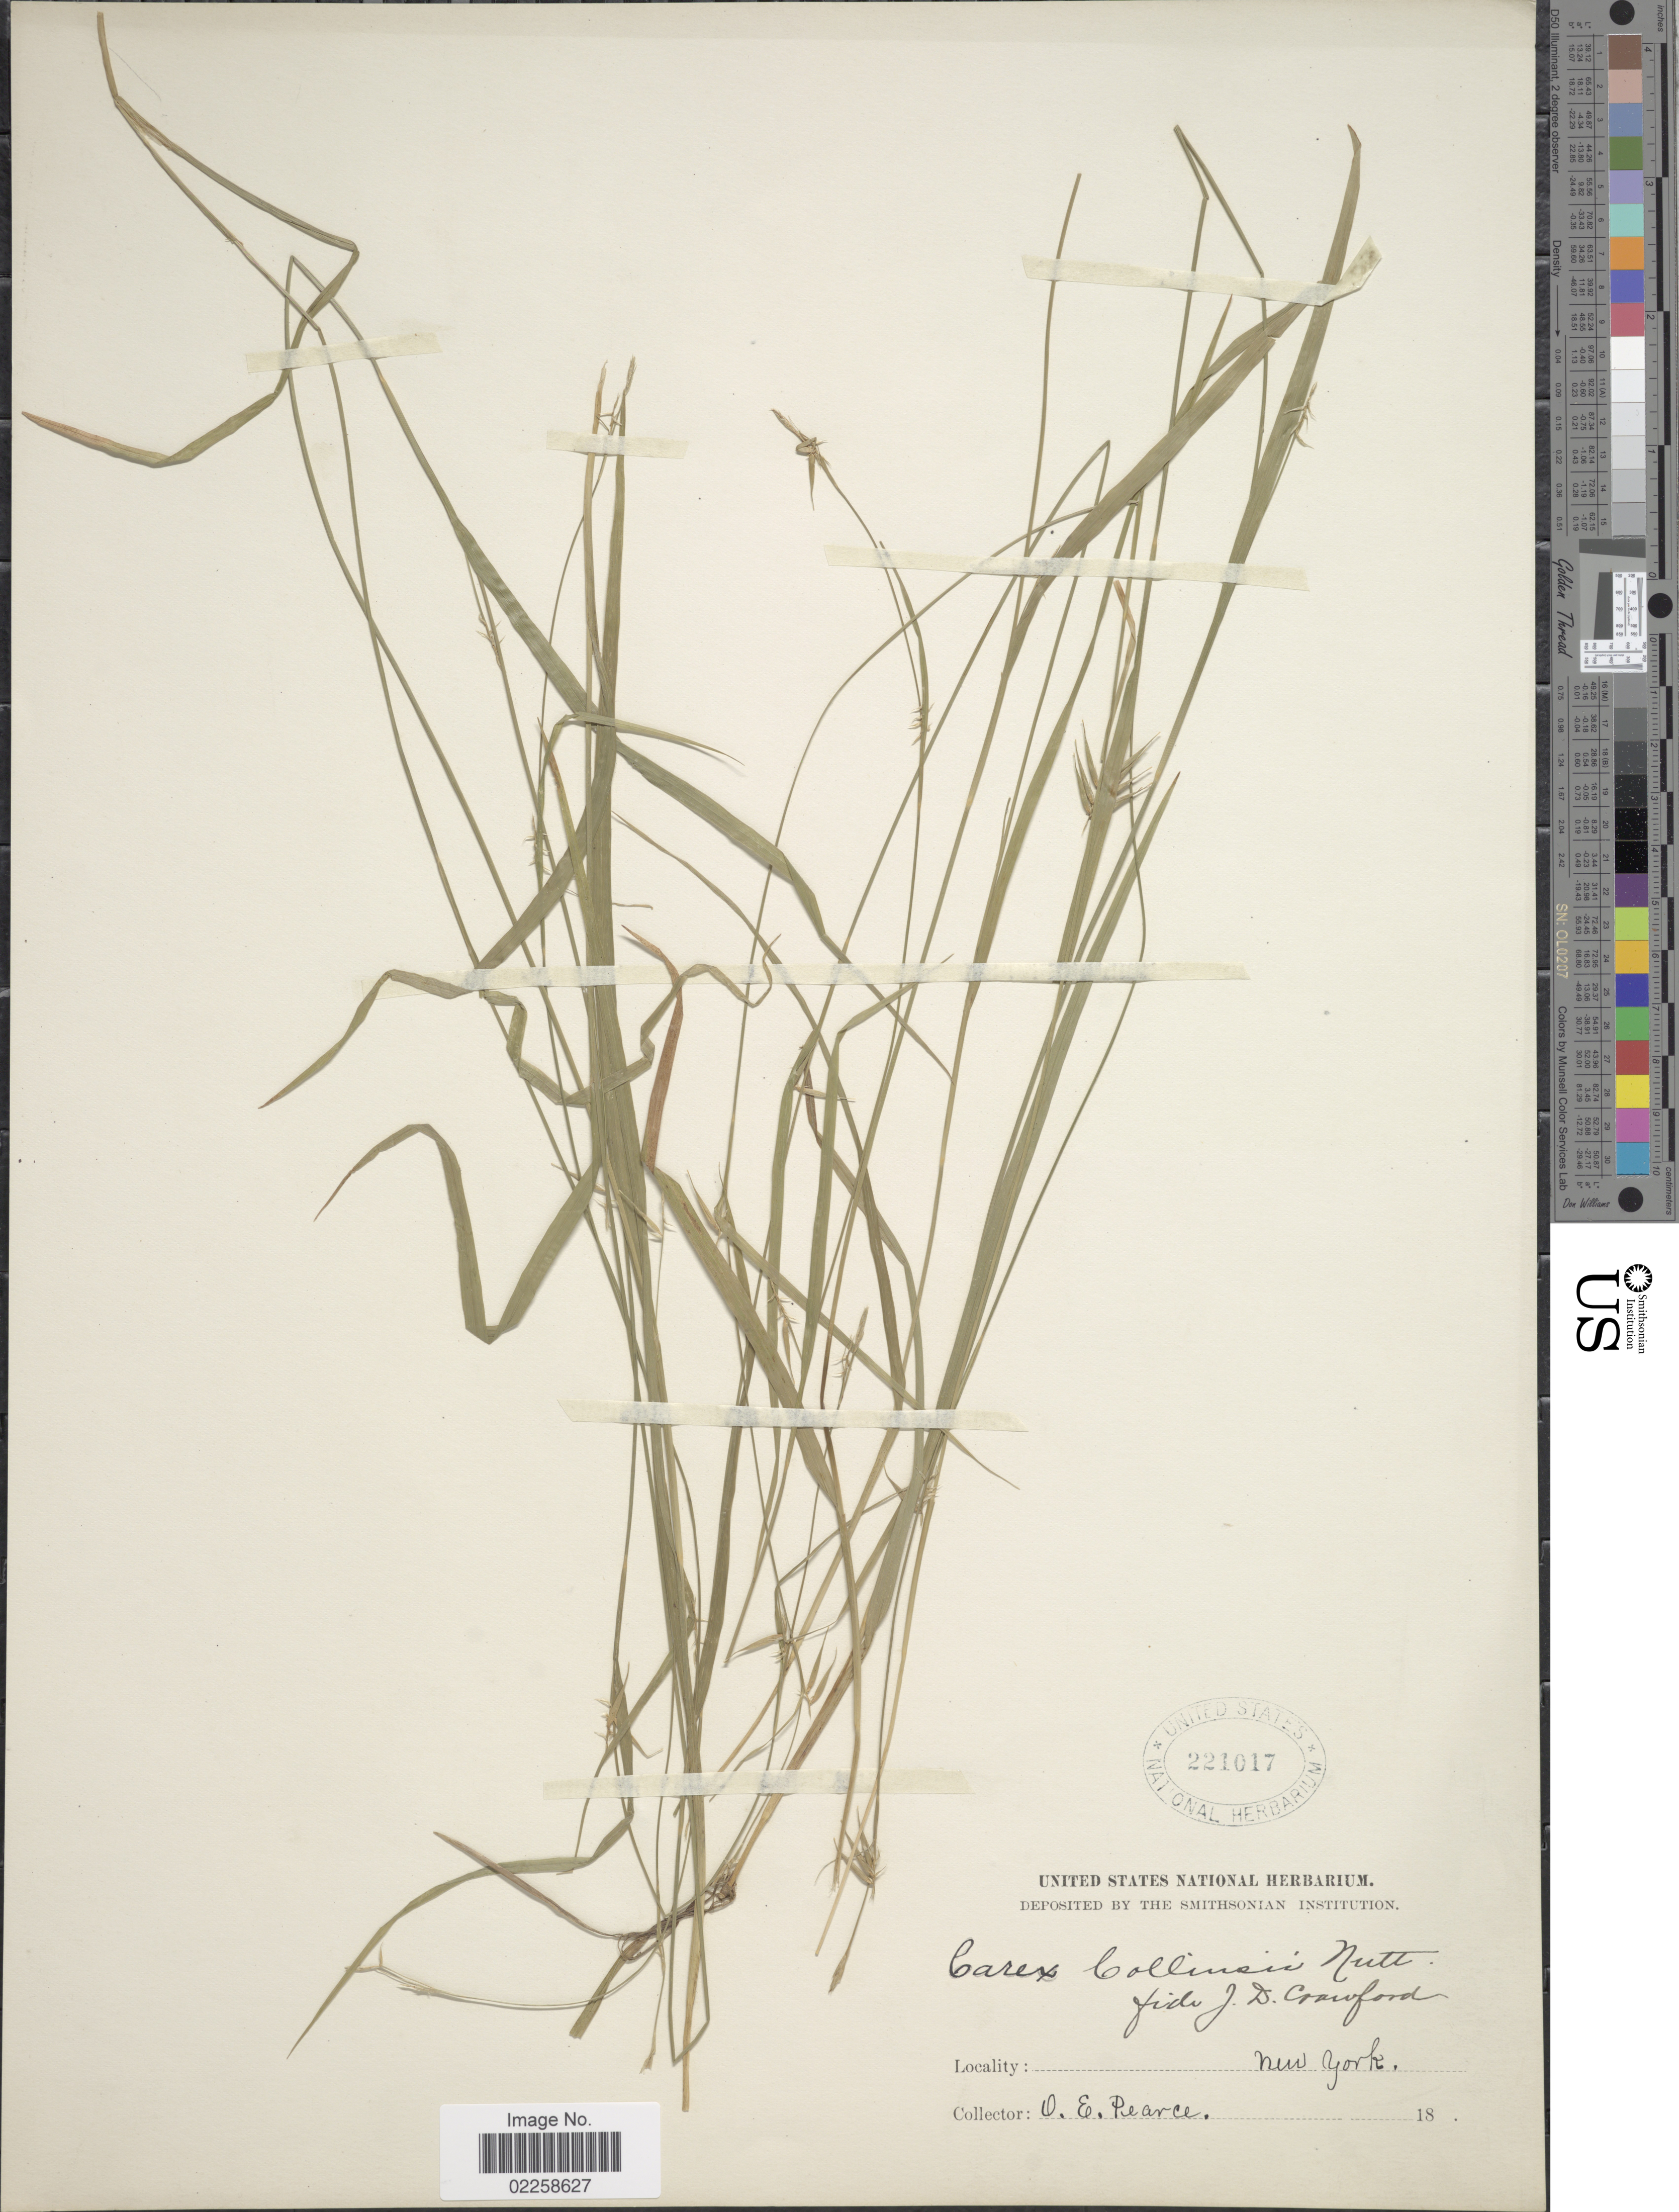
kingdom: Plantae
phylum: Tracheophyta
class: Liliopsida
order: Poales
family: Cyperaceae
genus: Carex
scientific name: Carex collinsii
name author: Nutt.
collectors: O. E. Pearce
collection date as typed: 18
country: United States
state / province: New York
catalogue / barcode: US 221017